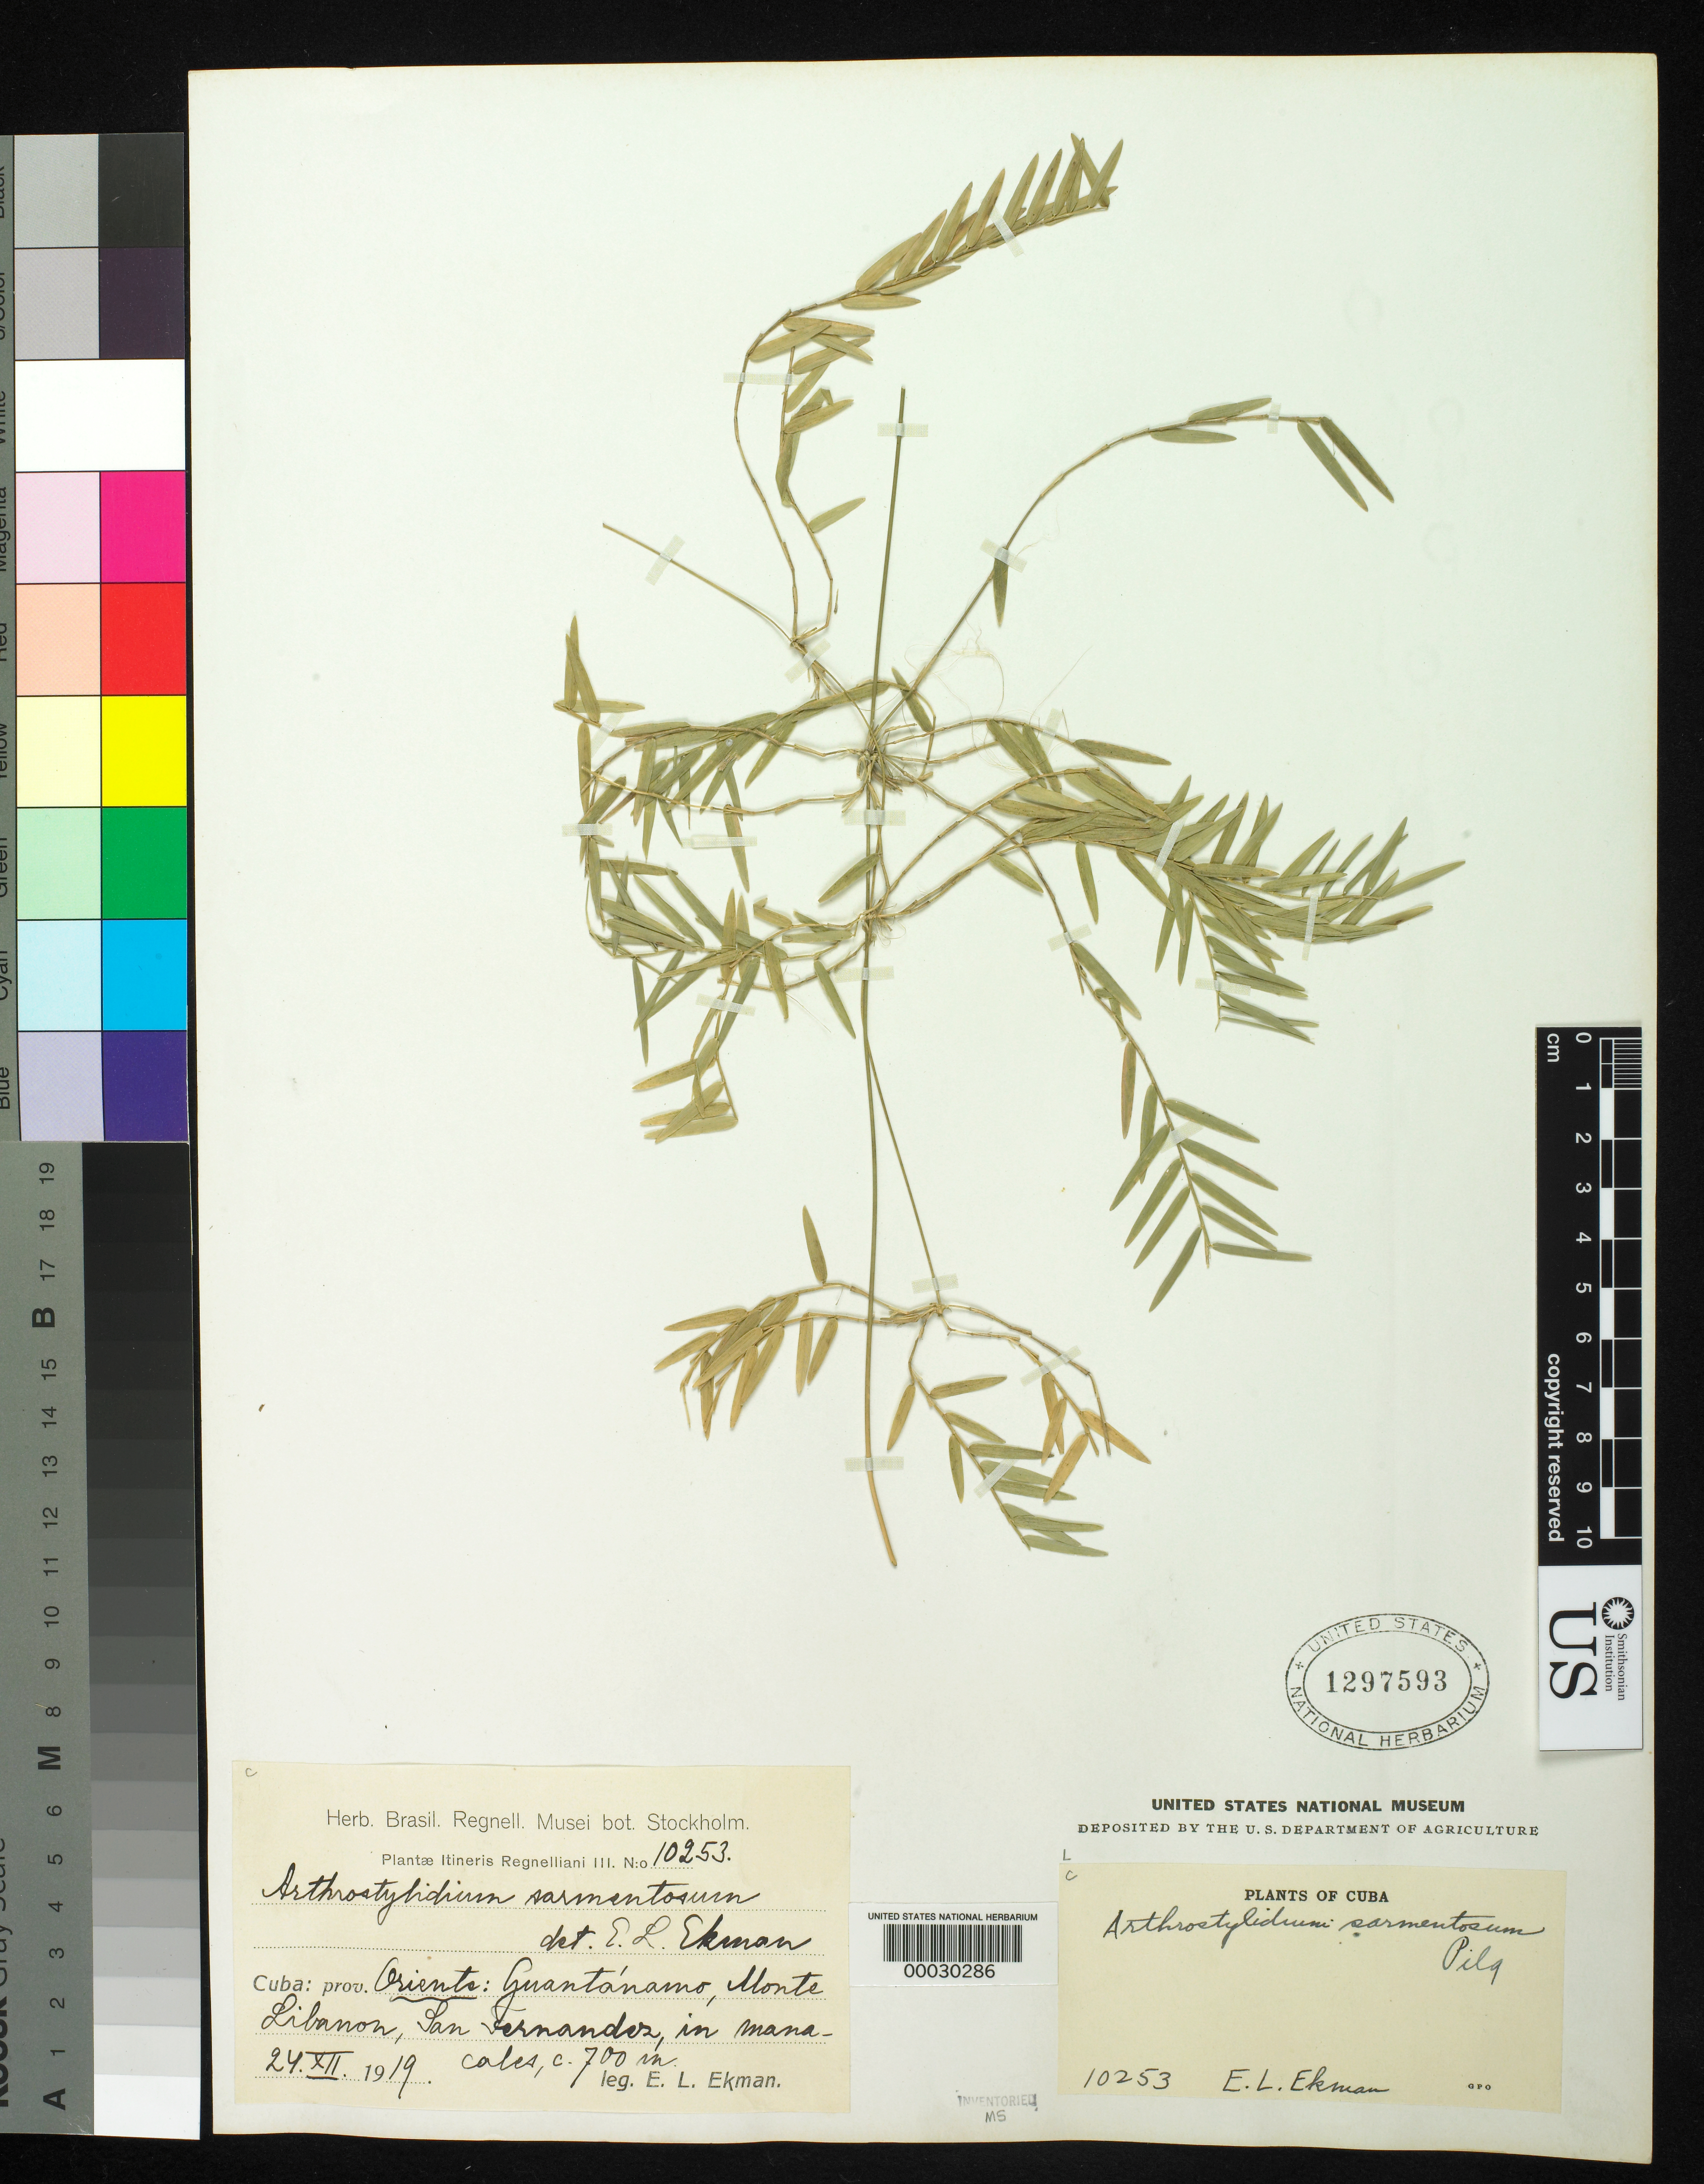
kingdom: Plantae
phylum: Tracheophyta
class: Liliopsida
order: Poales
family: Poaceae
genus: Arthrostylidium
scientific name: Arthrostylidium sarmentosum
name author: Pilg. in Urb.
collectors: E. L. Ekman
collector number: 10253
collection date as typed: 24 Dec 1919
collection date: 1919-12-24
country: Cuba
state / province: Oriente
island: Greater Antilles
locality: Guantanamo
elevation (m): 700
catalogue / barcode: US 1297593